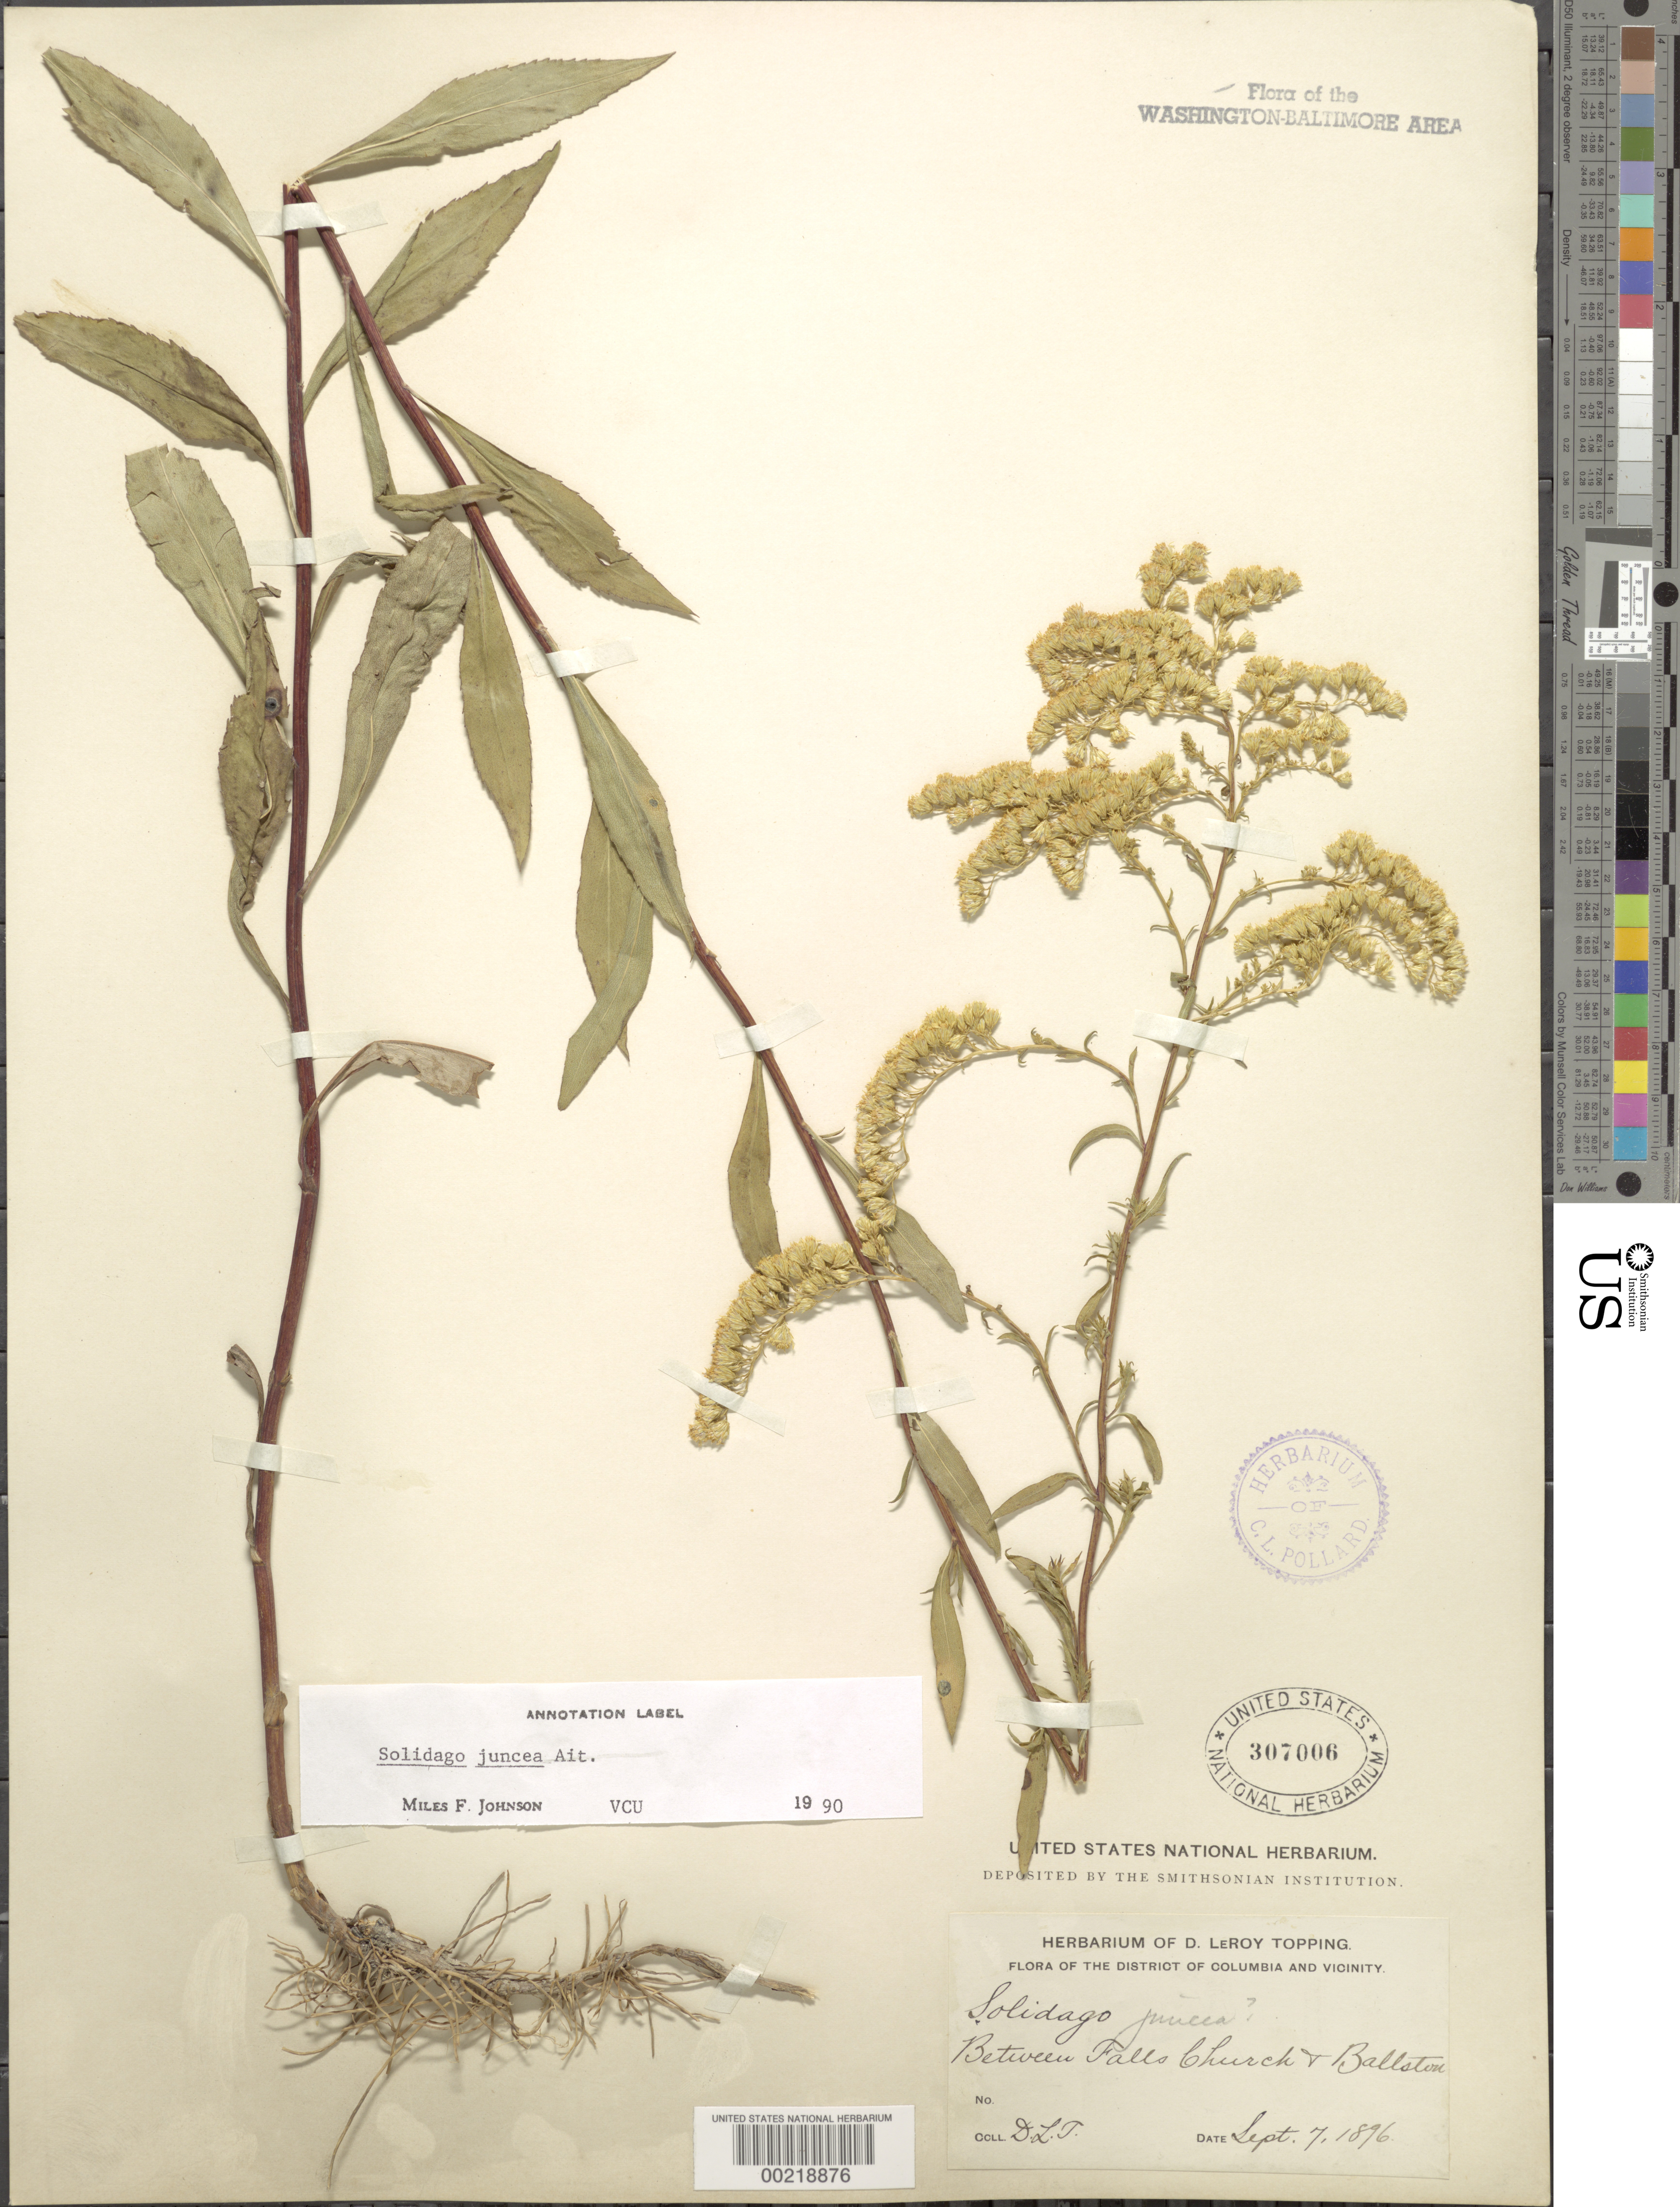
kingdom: Plantae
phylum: Tracheophyta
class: Magnoliopsida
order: Asterales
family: Asteraceae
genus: Solidago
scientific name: Solidago juncea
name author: Aiton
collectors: D. L. Topping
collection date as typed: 07 Sep 1896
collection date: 1896-09-07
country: United States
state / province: Virginia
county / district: Arlington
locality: between Falls Church and Balllston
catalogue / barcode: US 307006